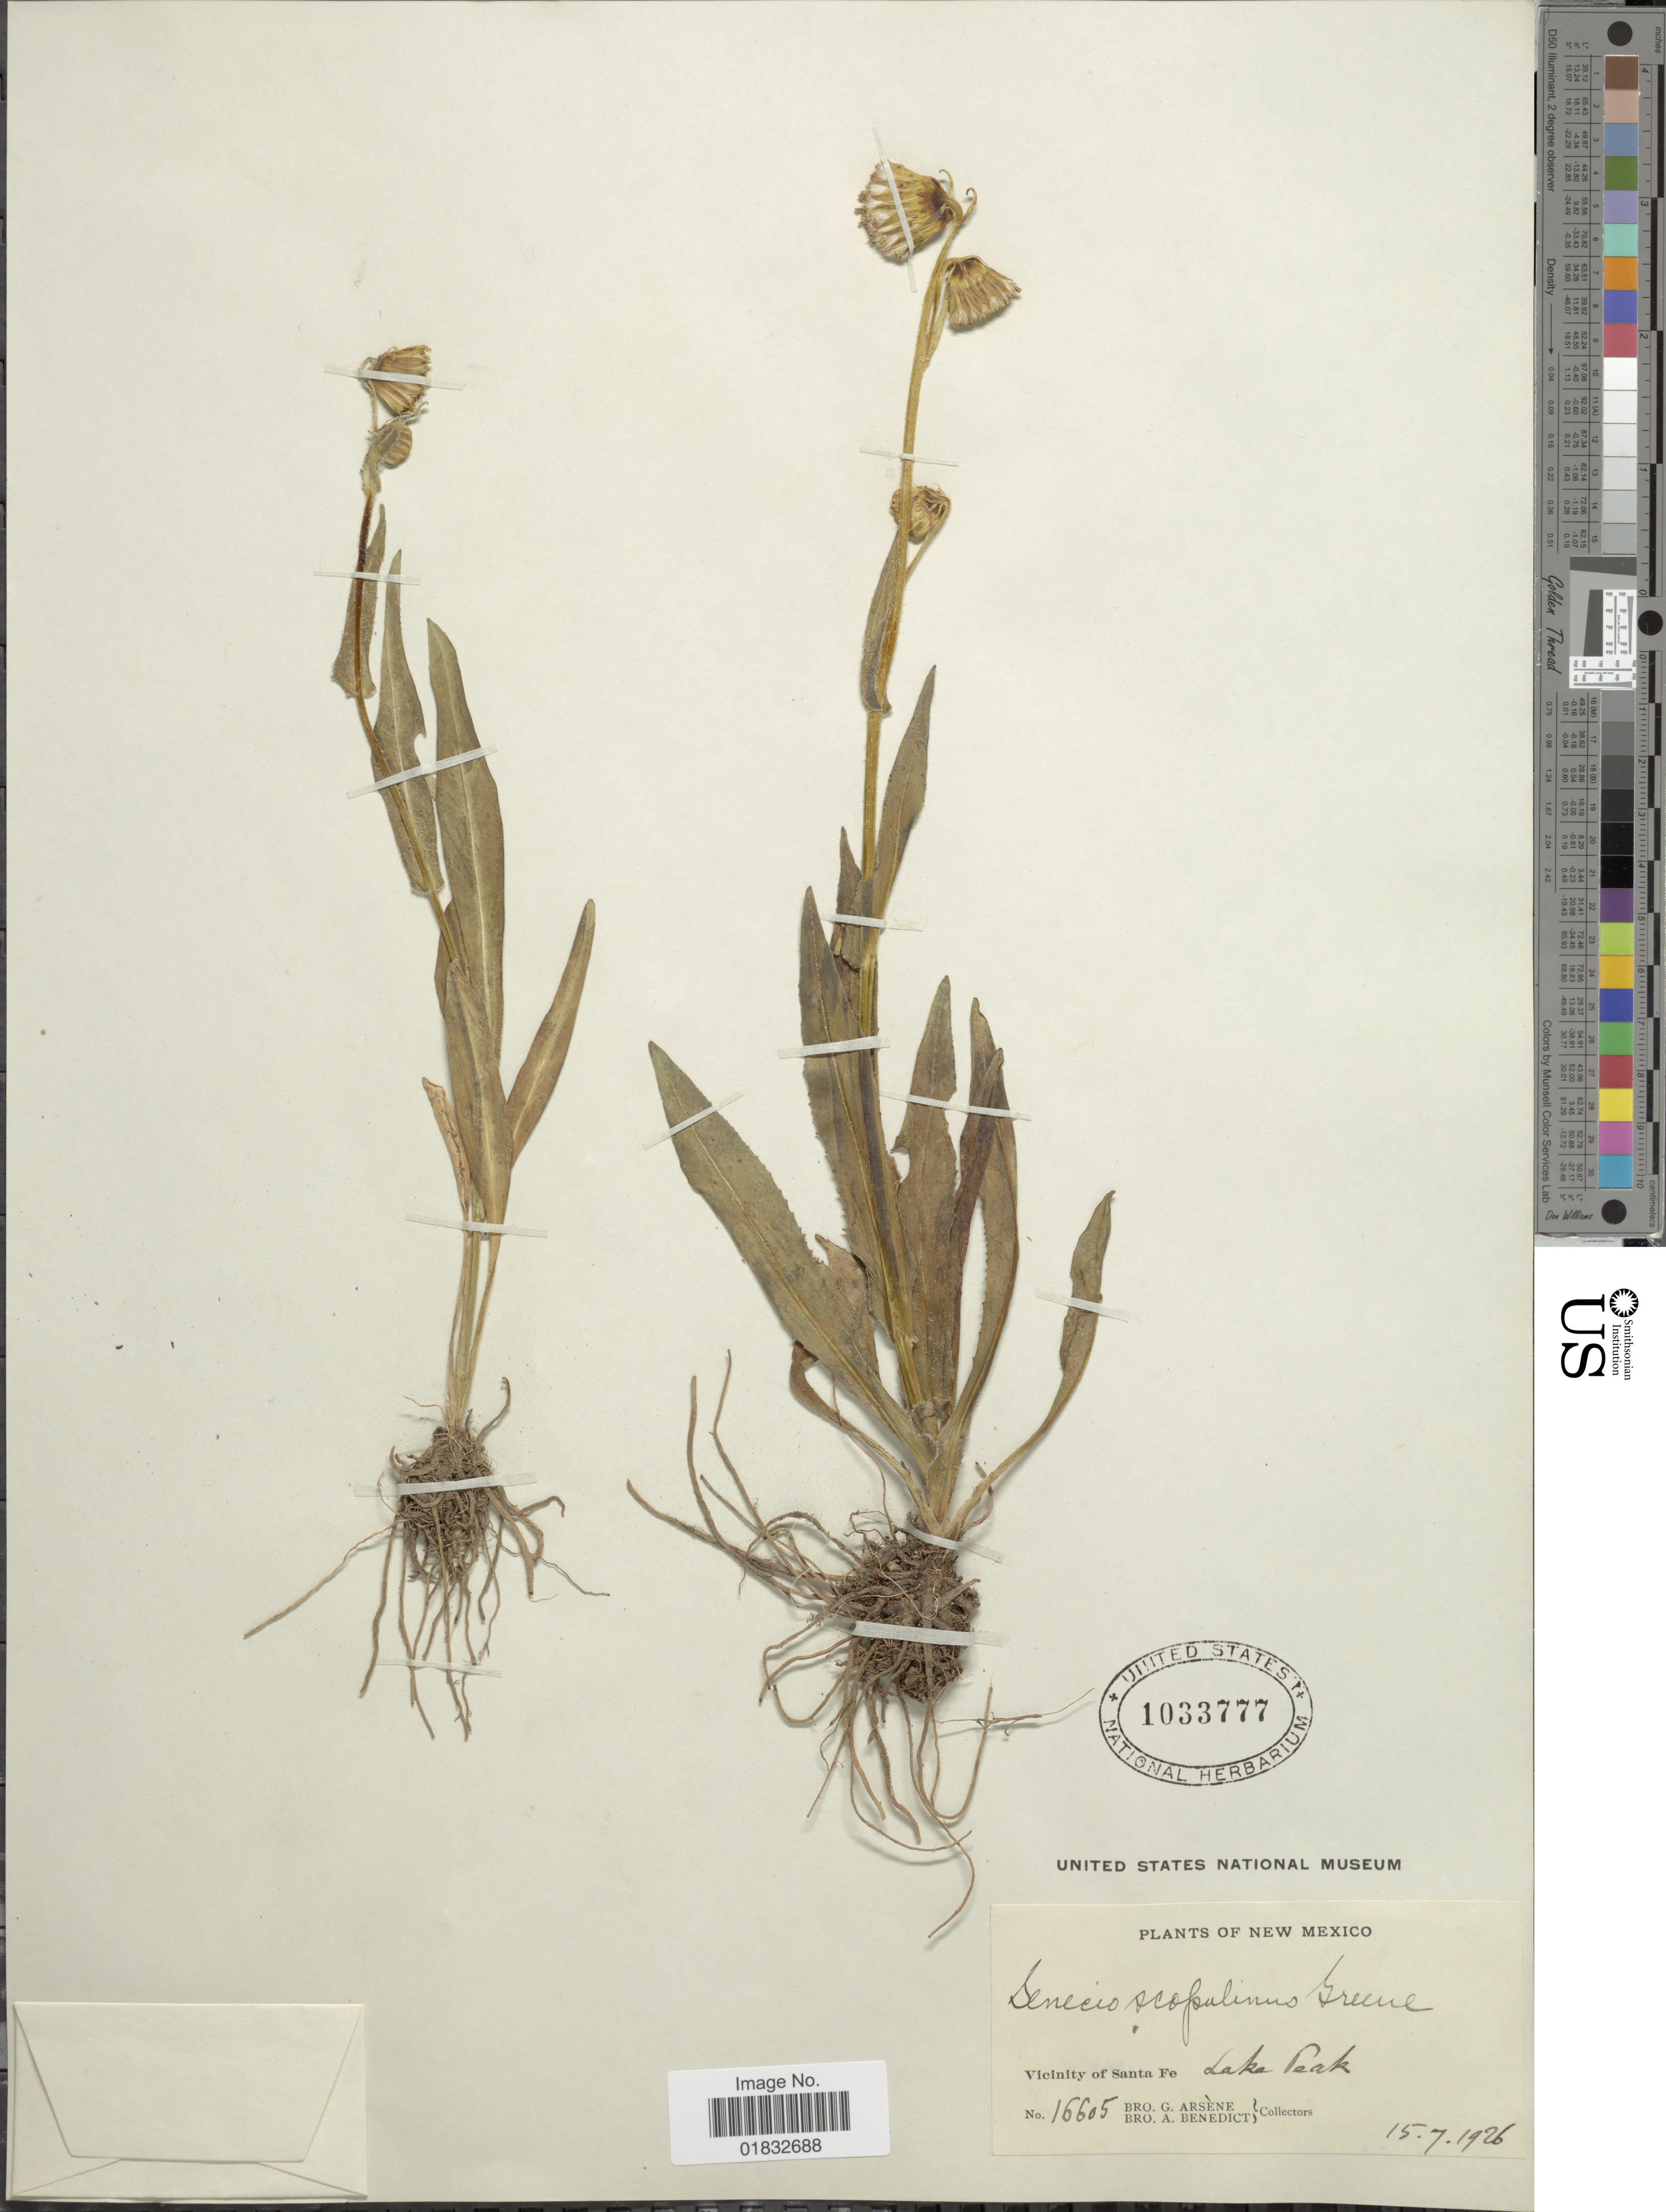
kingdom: Plantae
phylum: Tracheophyta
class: Magnoliopsida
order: Asterales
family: Asteraceae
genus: Senecio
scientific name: Senecio bigelovii var. hallii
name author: A. Gray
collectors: Bro. G. Arsène & Bro. A. Benedict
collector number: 16605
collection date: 1926-07-15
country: United States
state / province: New Mexico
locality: Vicinity of Santa Fe Lake Peak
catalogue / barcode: US 1033777